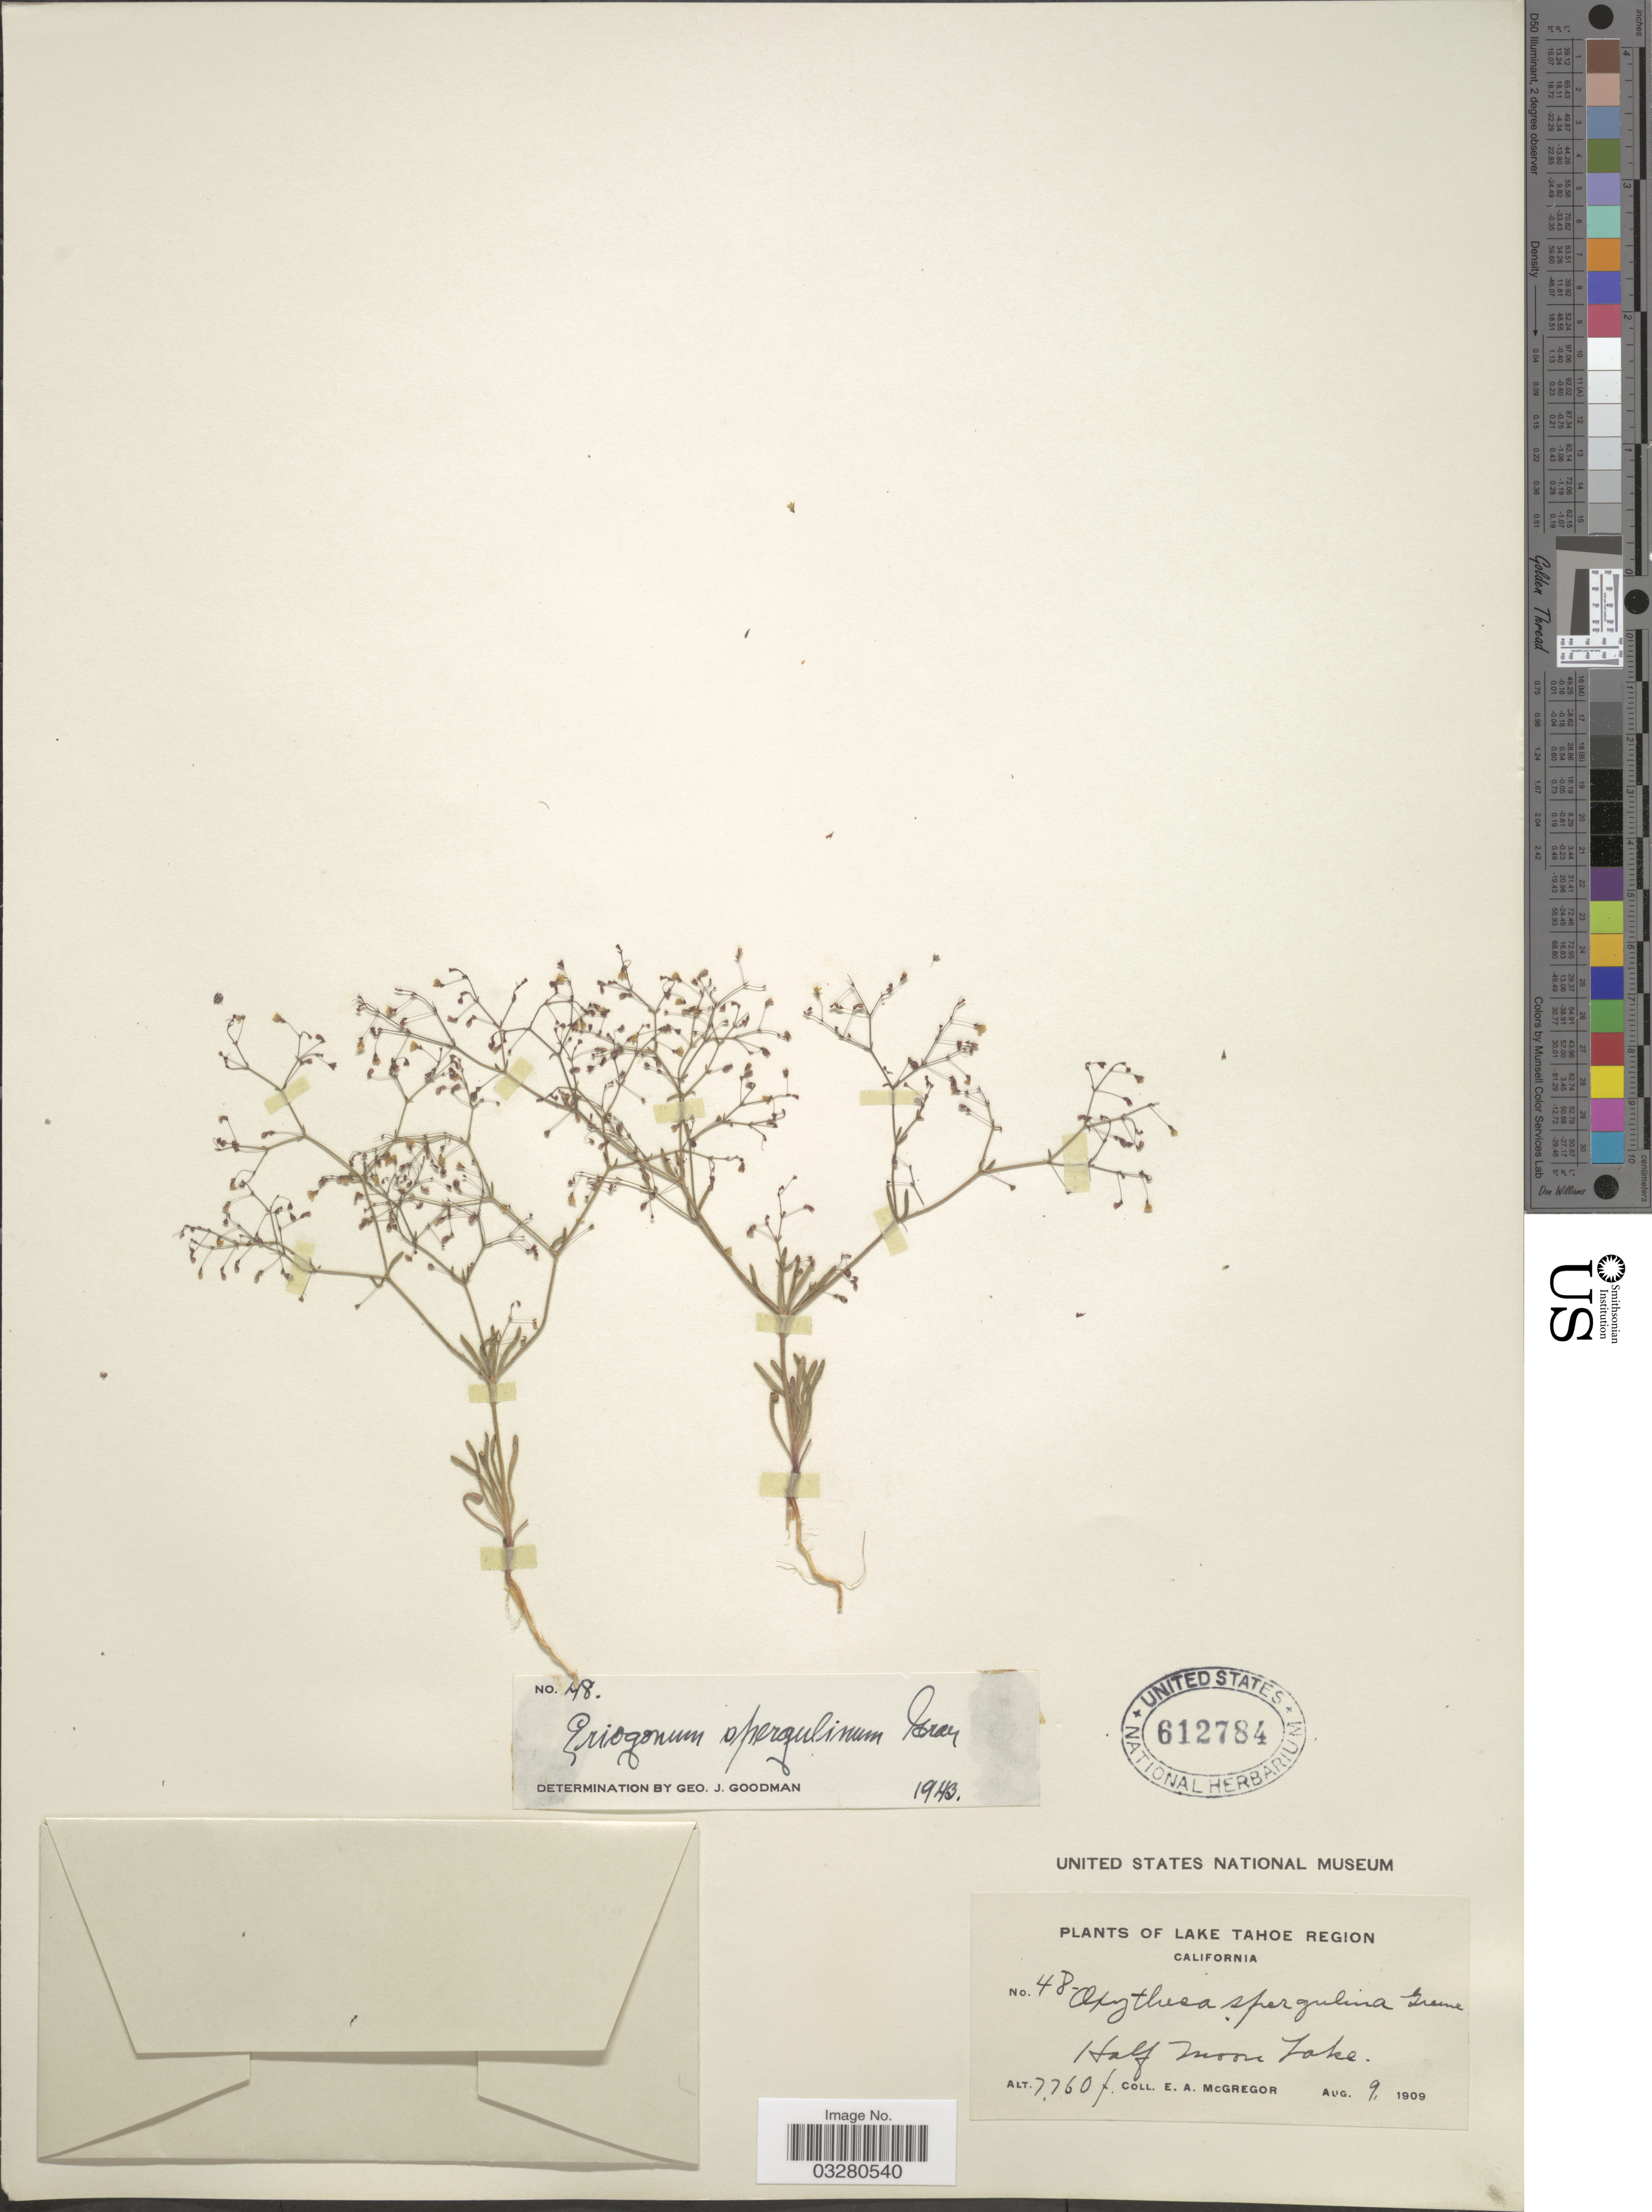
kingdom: Plantae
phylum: Tracheophyta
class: Magnoliopsida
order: Caryophyllales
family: Polygonaceae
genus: Eriogonum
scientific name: Eriogonum spergulinum var. reddingianum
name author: (M.E. Jones) J.T. Howell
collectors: E. A. McGregor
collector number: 48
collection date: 1909-08-09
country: United States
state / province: California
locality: Lake Tahoe Region. Half Moon Lake.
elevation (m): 2365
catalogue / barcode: US 612784